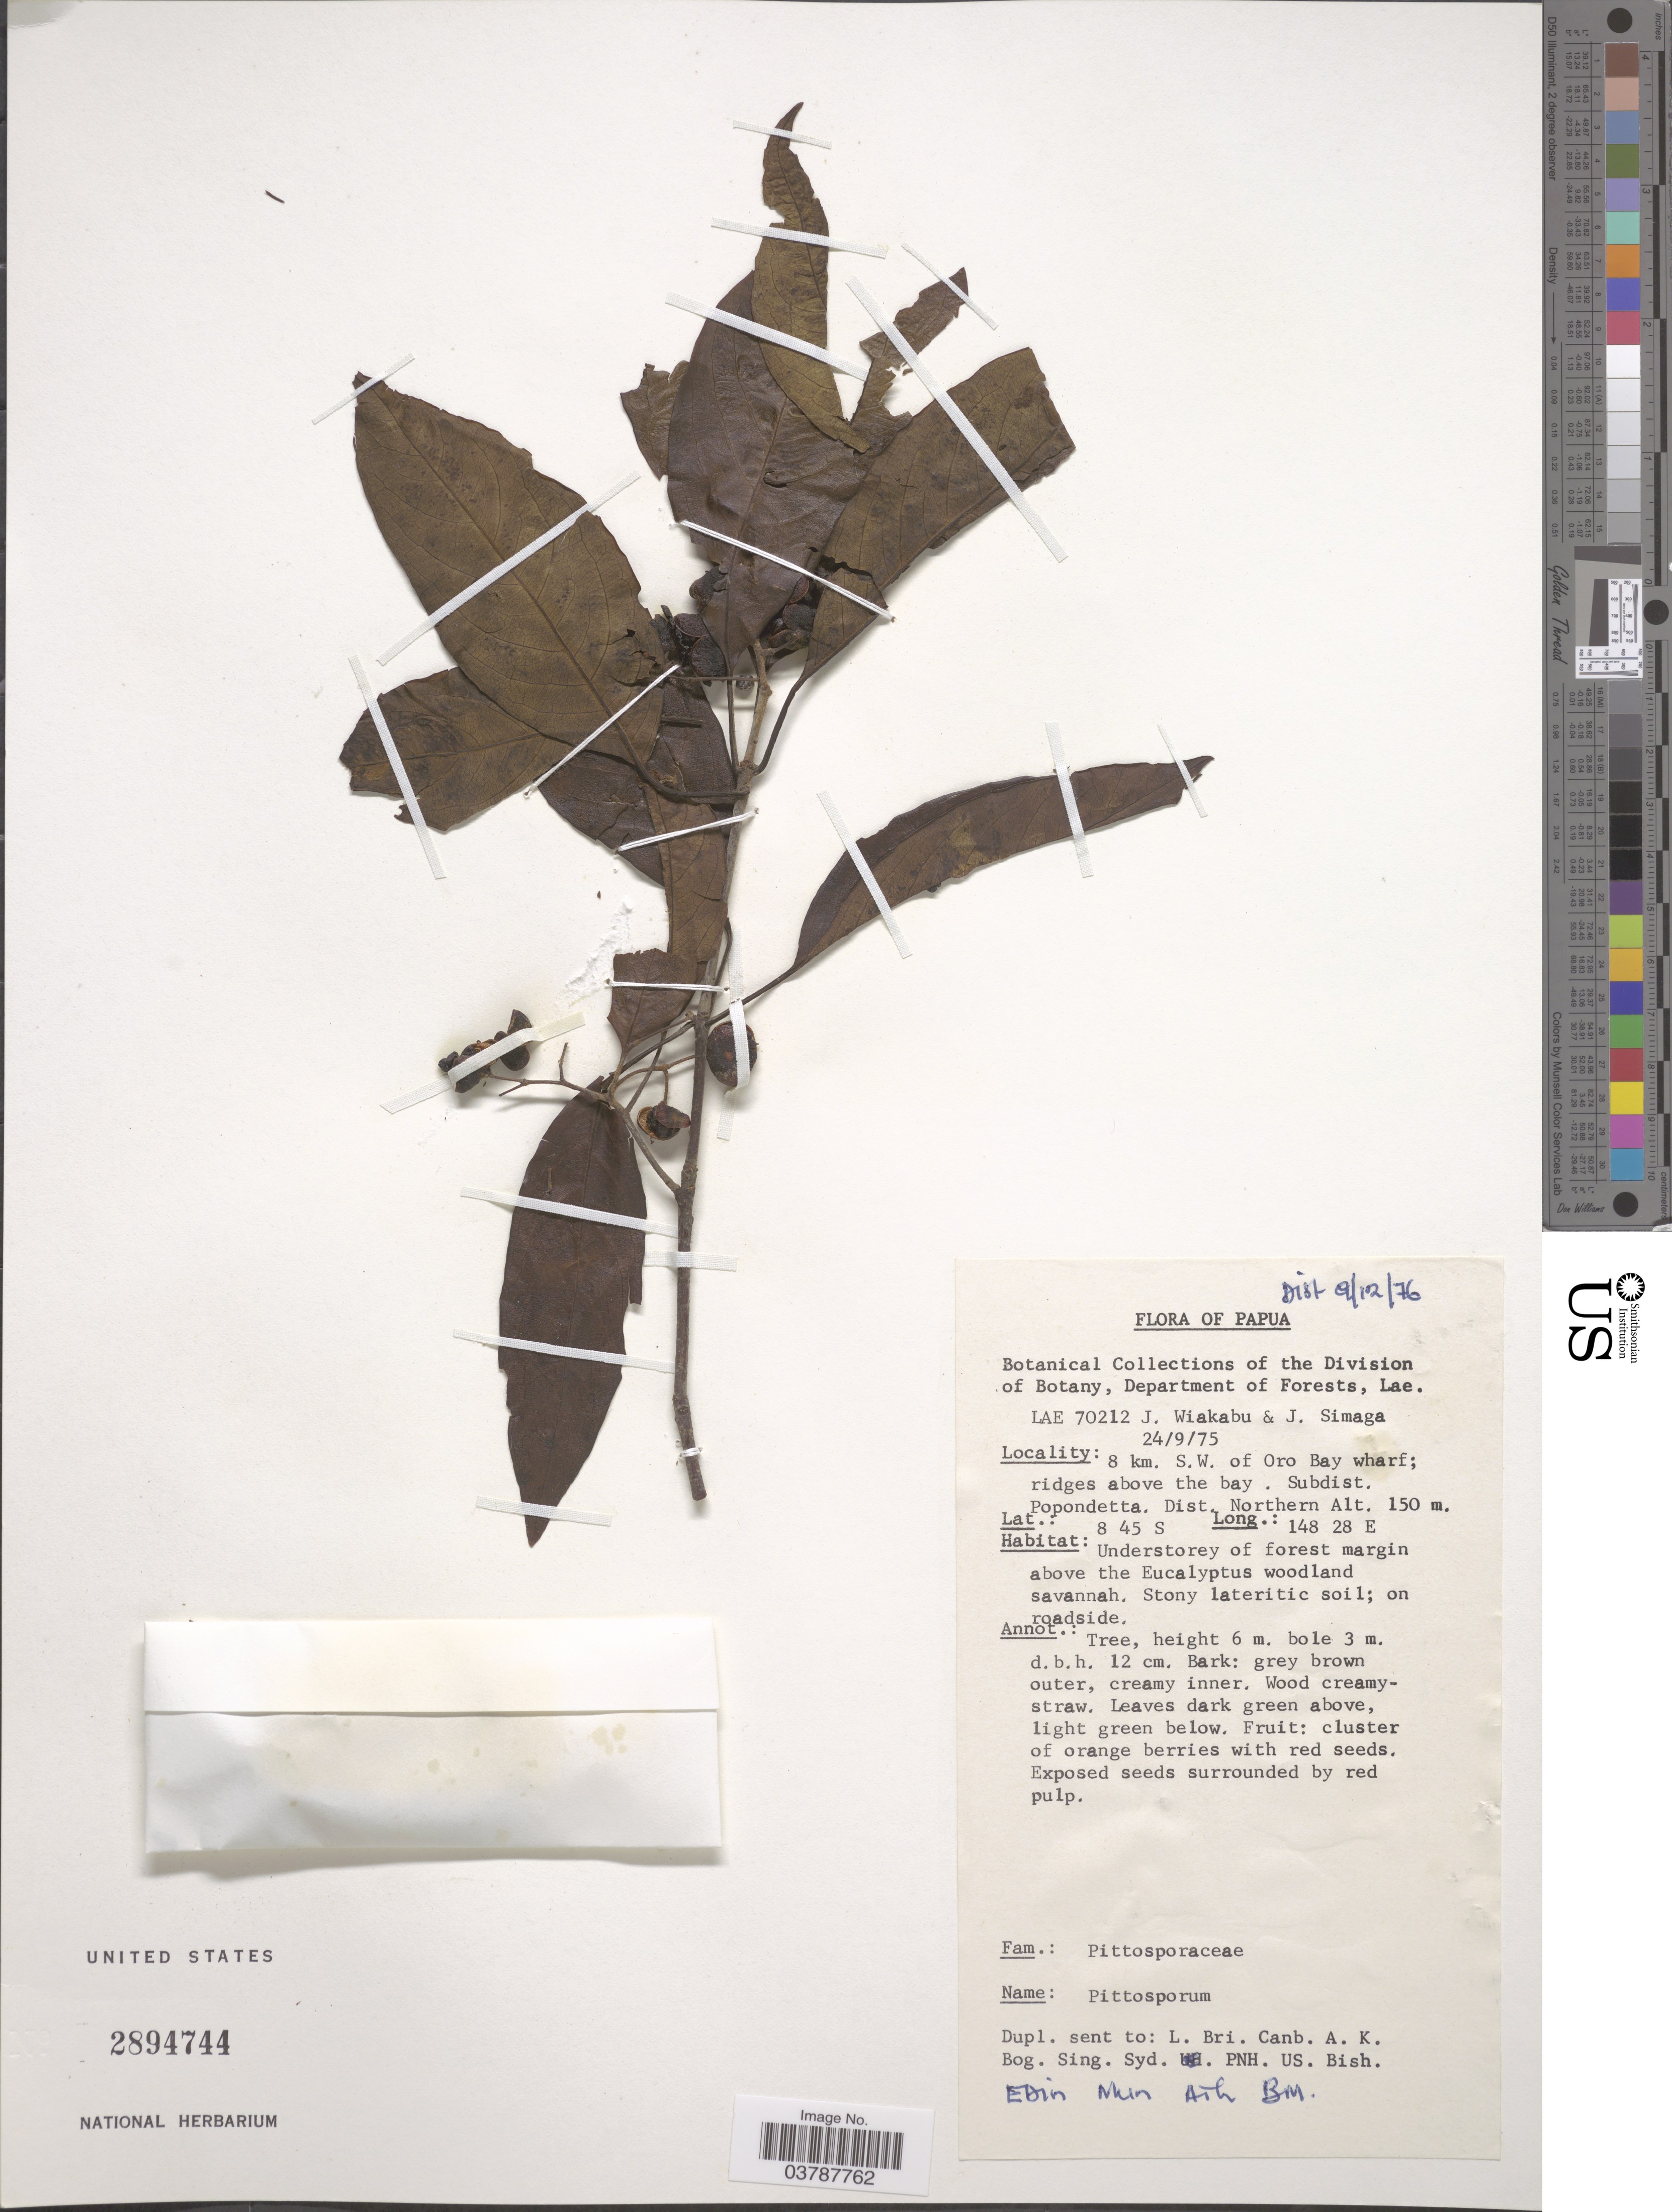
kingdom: Plantae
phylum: Tracheophyta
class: Magnoliopsida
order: Apiales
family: Pittosporaceae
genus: Pittosporum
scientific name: Pittosporum sp.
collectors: J. Wiakabu & J. Simaga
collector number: LAE 70212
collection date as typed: Transcribed d/m/y: 24/9/75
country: Papua New Guinea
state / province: Northern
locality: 8 km. SW of Oro Bay wharf; ridges above the bay. Subdist. Popondetta, Dist. Northern.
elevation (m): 150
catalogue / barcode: US 2894744